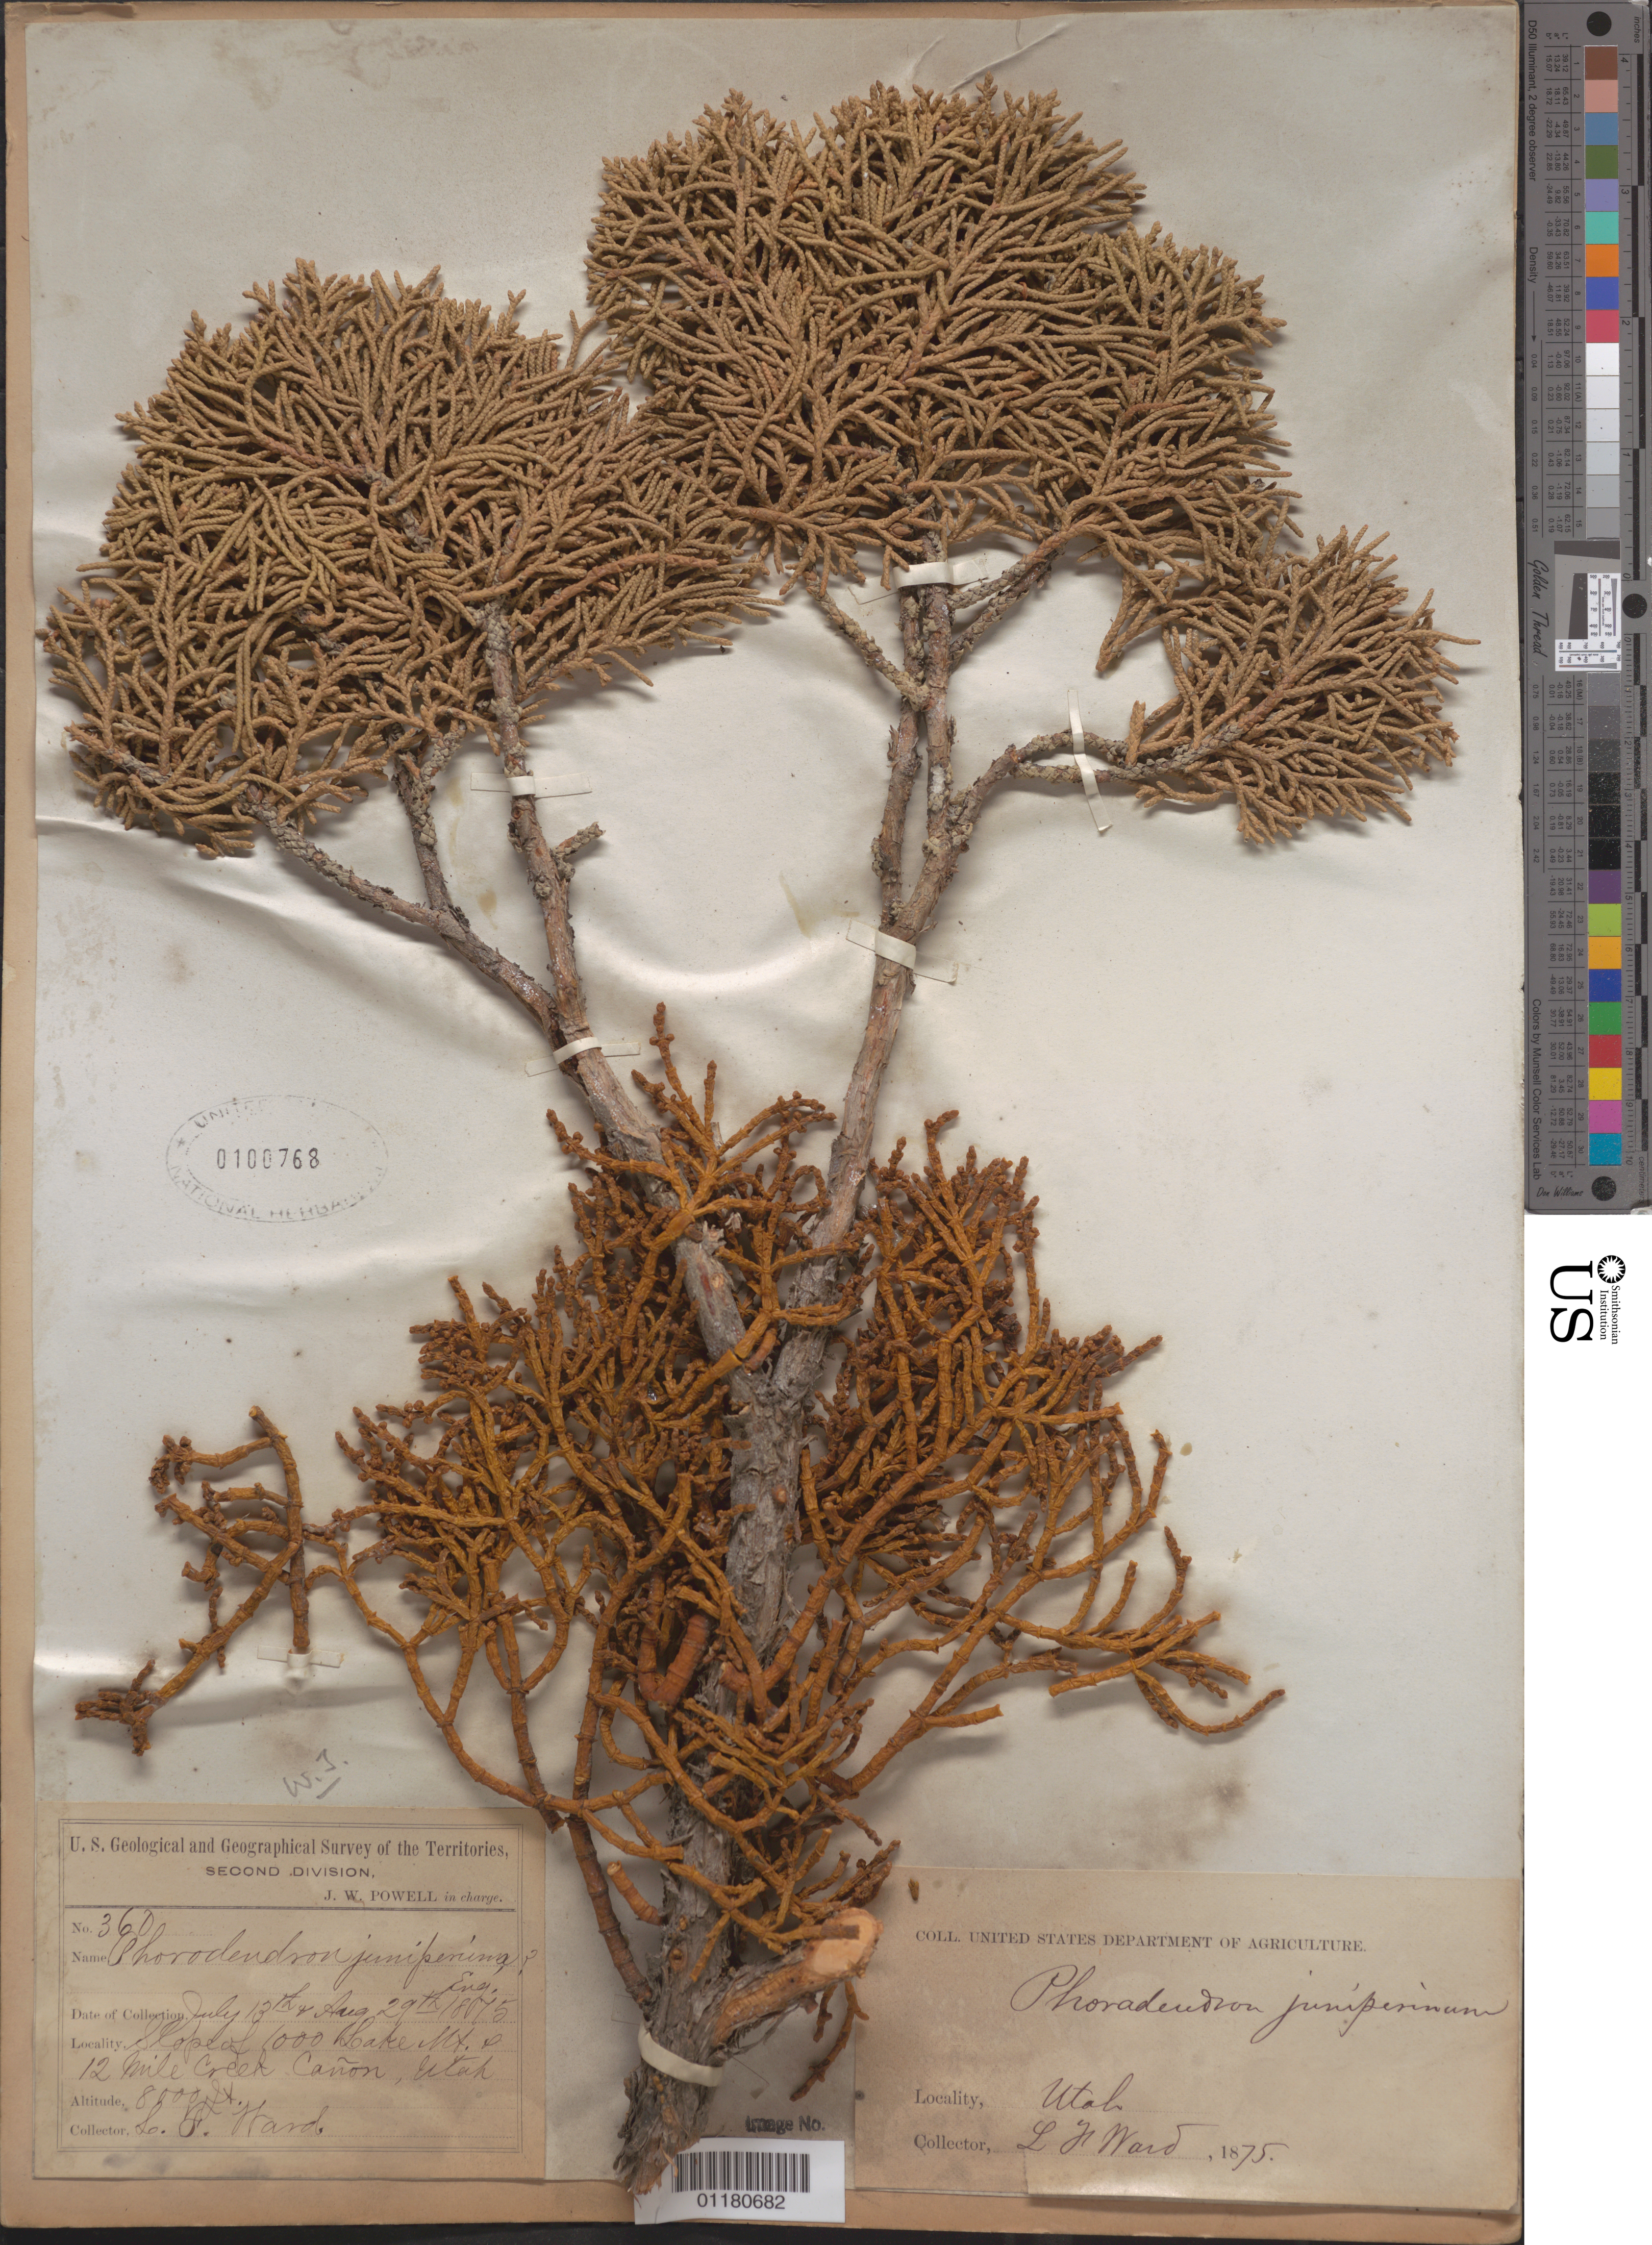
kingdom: Plantae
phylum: Tracheophyta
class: Magnoliopsida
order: Santalales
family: Viscaceae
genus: Phoradendron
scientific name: Phoradendron juniperinum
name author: Engelm. ex A. Gray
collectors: L. F. Ward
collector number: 360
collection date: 1875-07-13,1875-08-29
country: United States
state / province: Utah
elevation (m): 2438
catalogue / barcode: US 100768